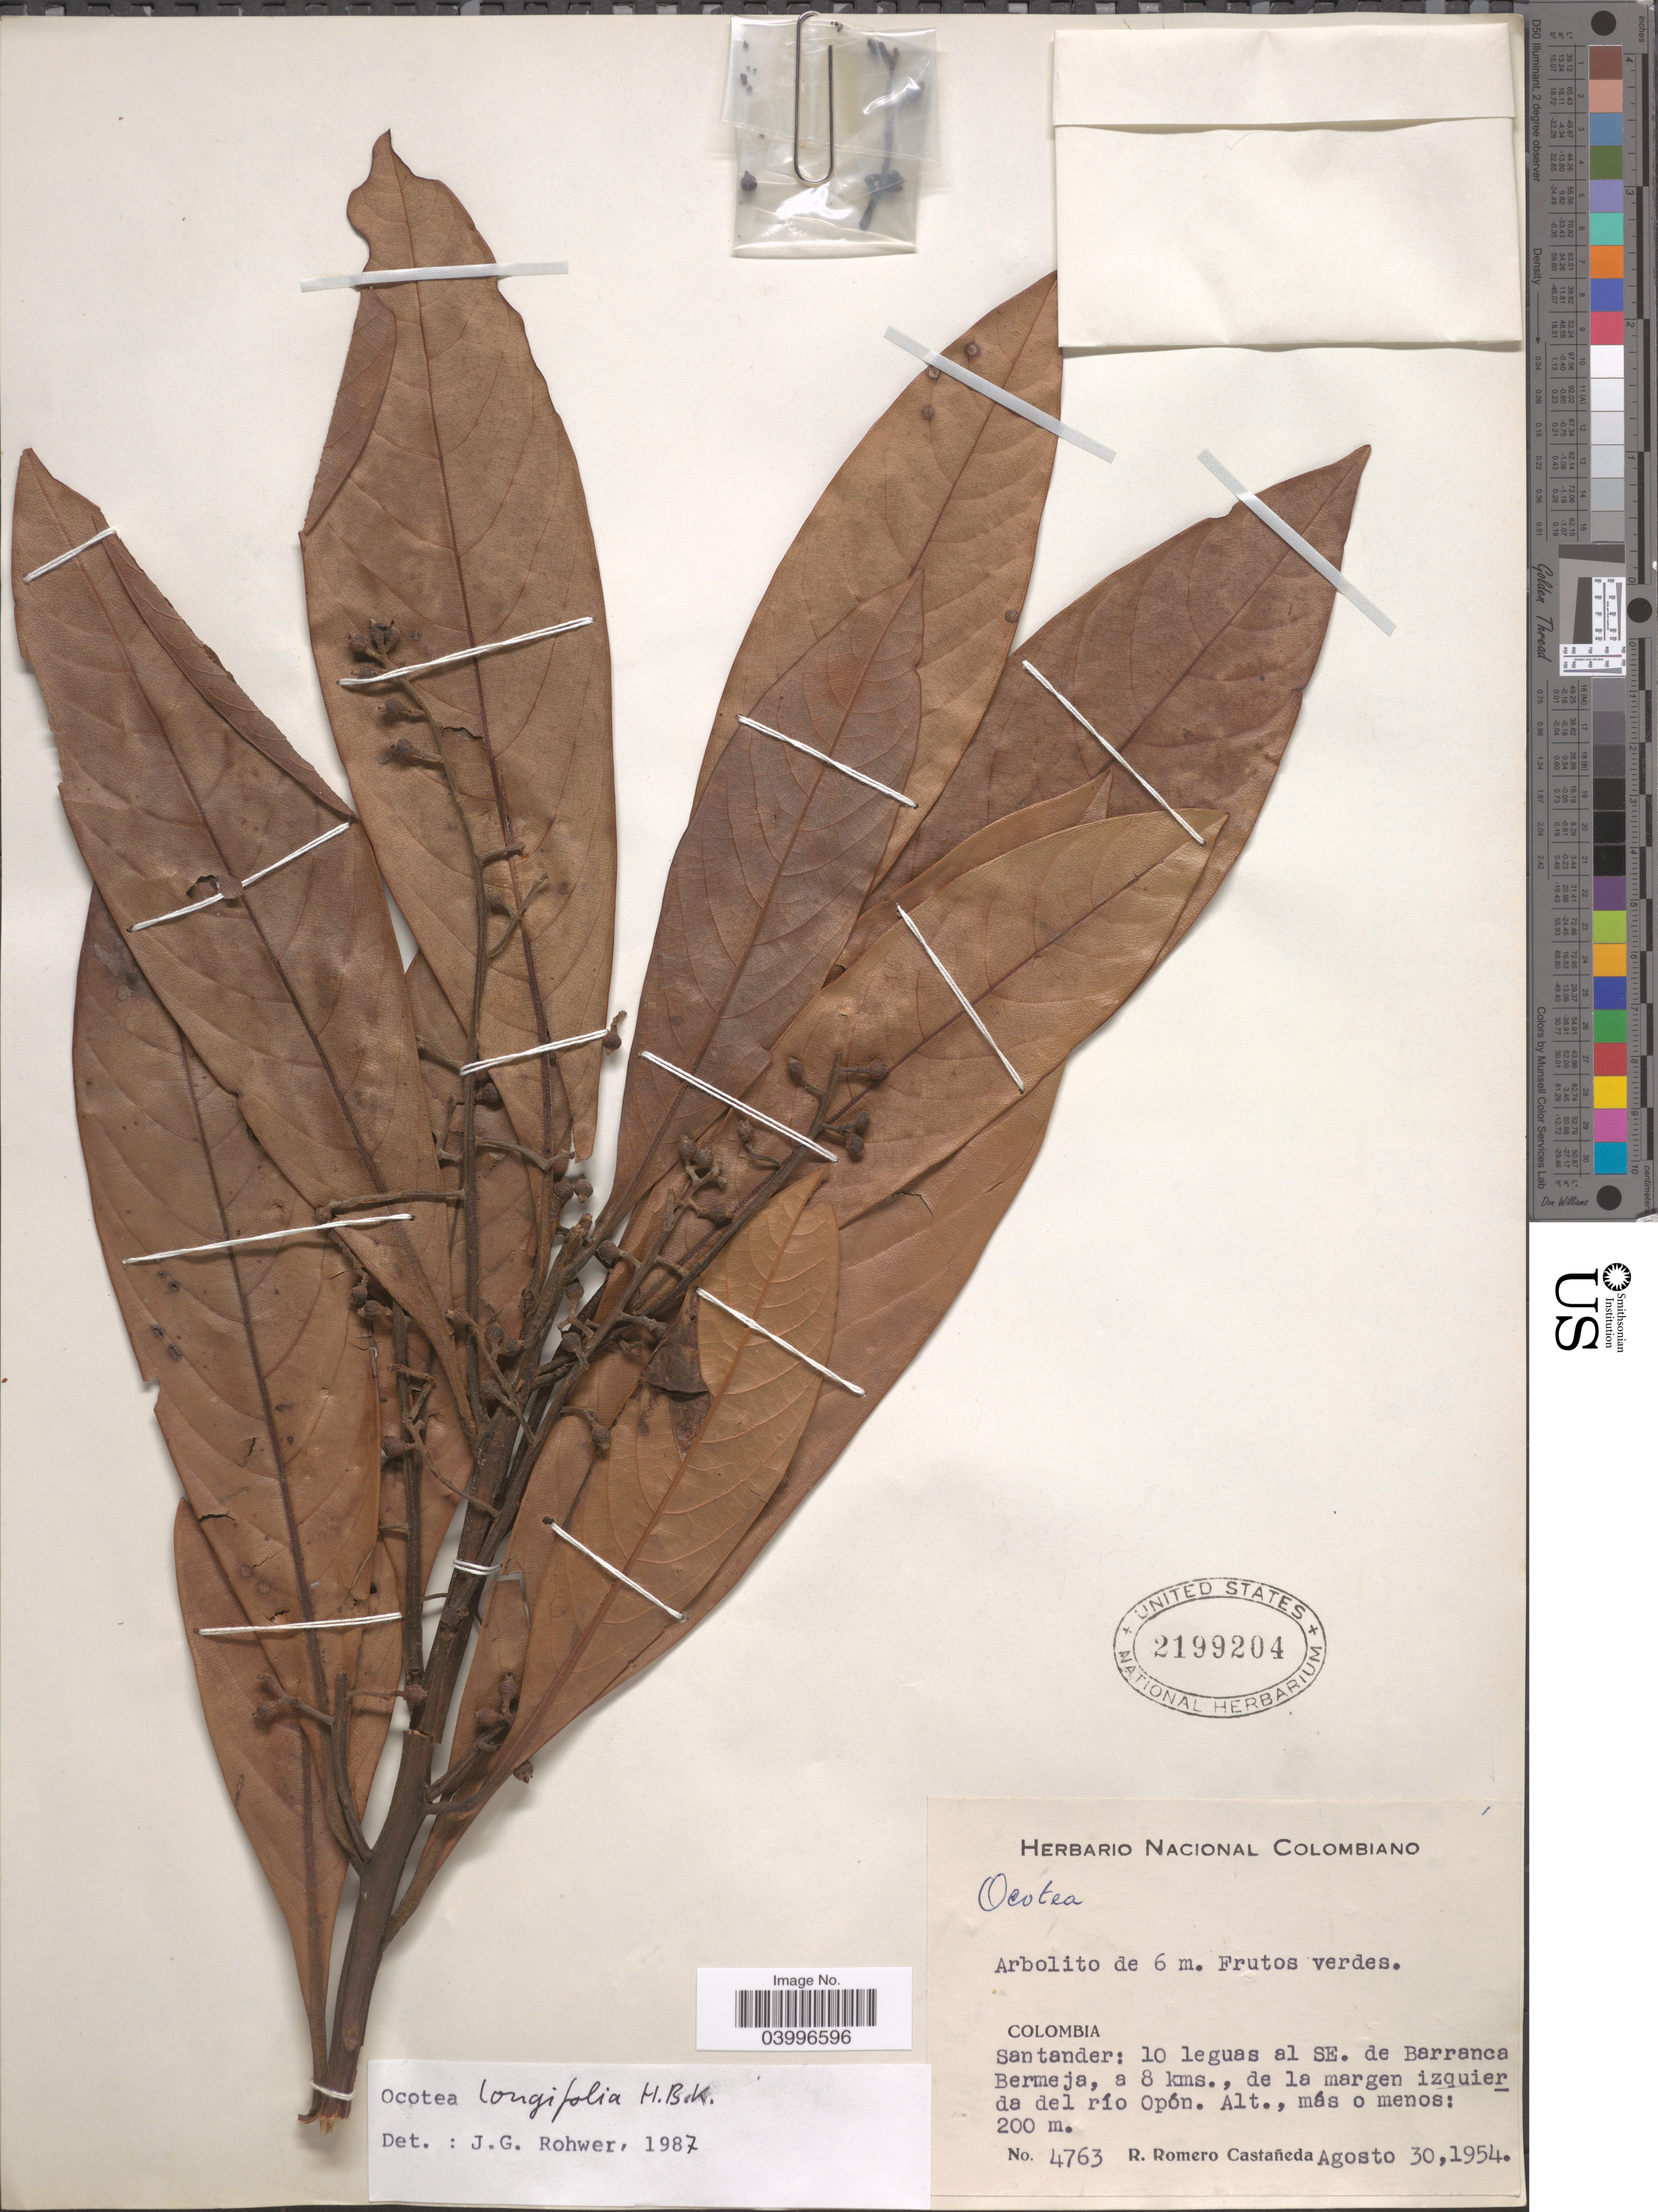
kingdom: Plantae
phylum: Tracheophyta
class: Magnoliopsida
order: Laurales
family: Lauraceae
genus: Ocotea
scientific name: Ocotea longifolia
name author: Kunth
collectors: R. Romero Castañeda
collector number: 4763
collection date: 1954-08-30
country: Colombia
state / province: Santander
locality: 10 leguas al SE. de Barranca Bermeja, a 8 kms., de la margen izquierda del río Opón.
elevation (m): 200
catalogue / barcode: US 2199204